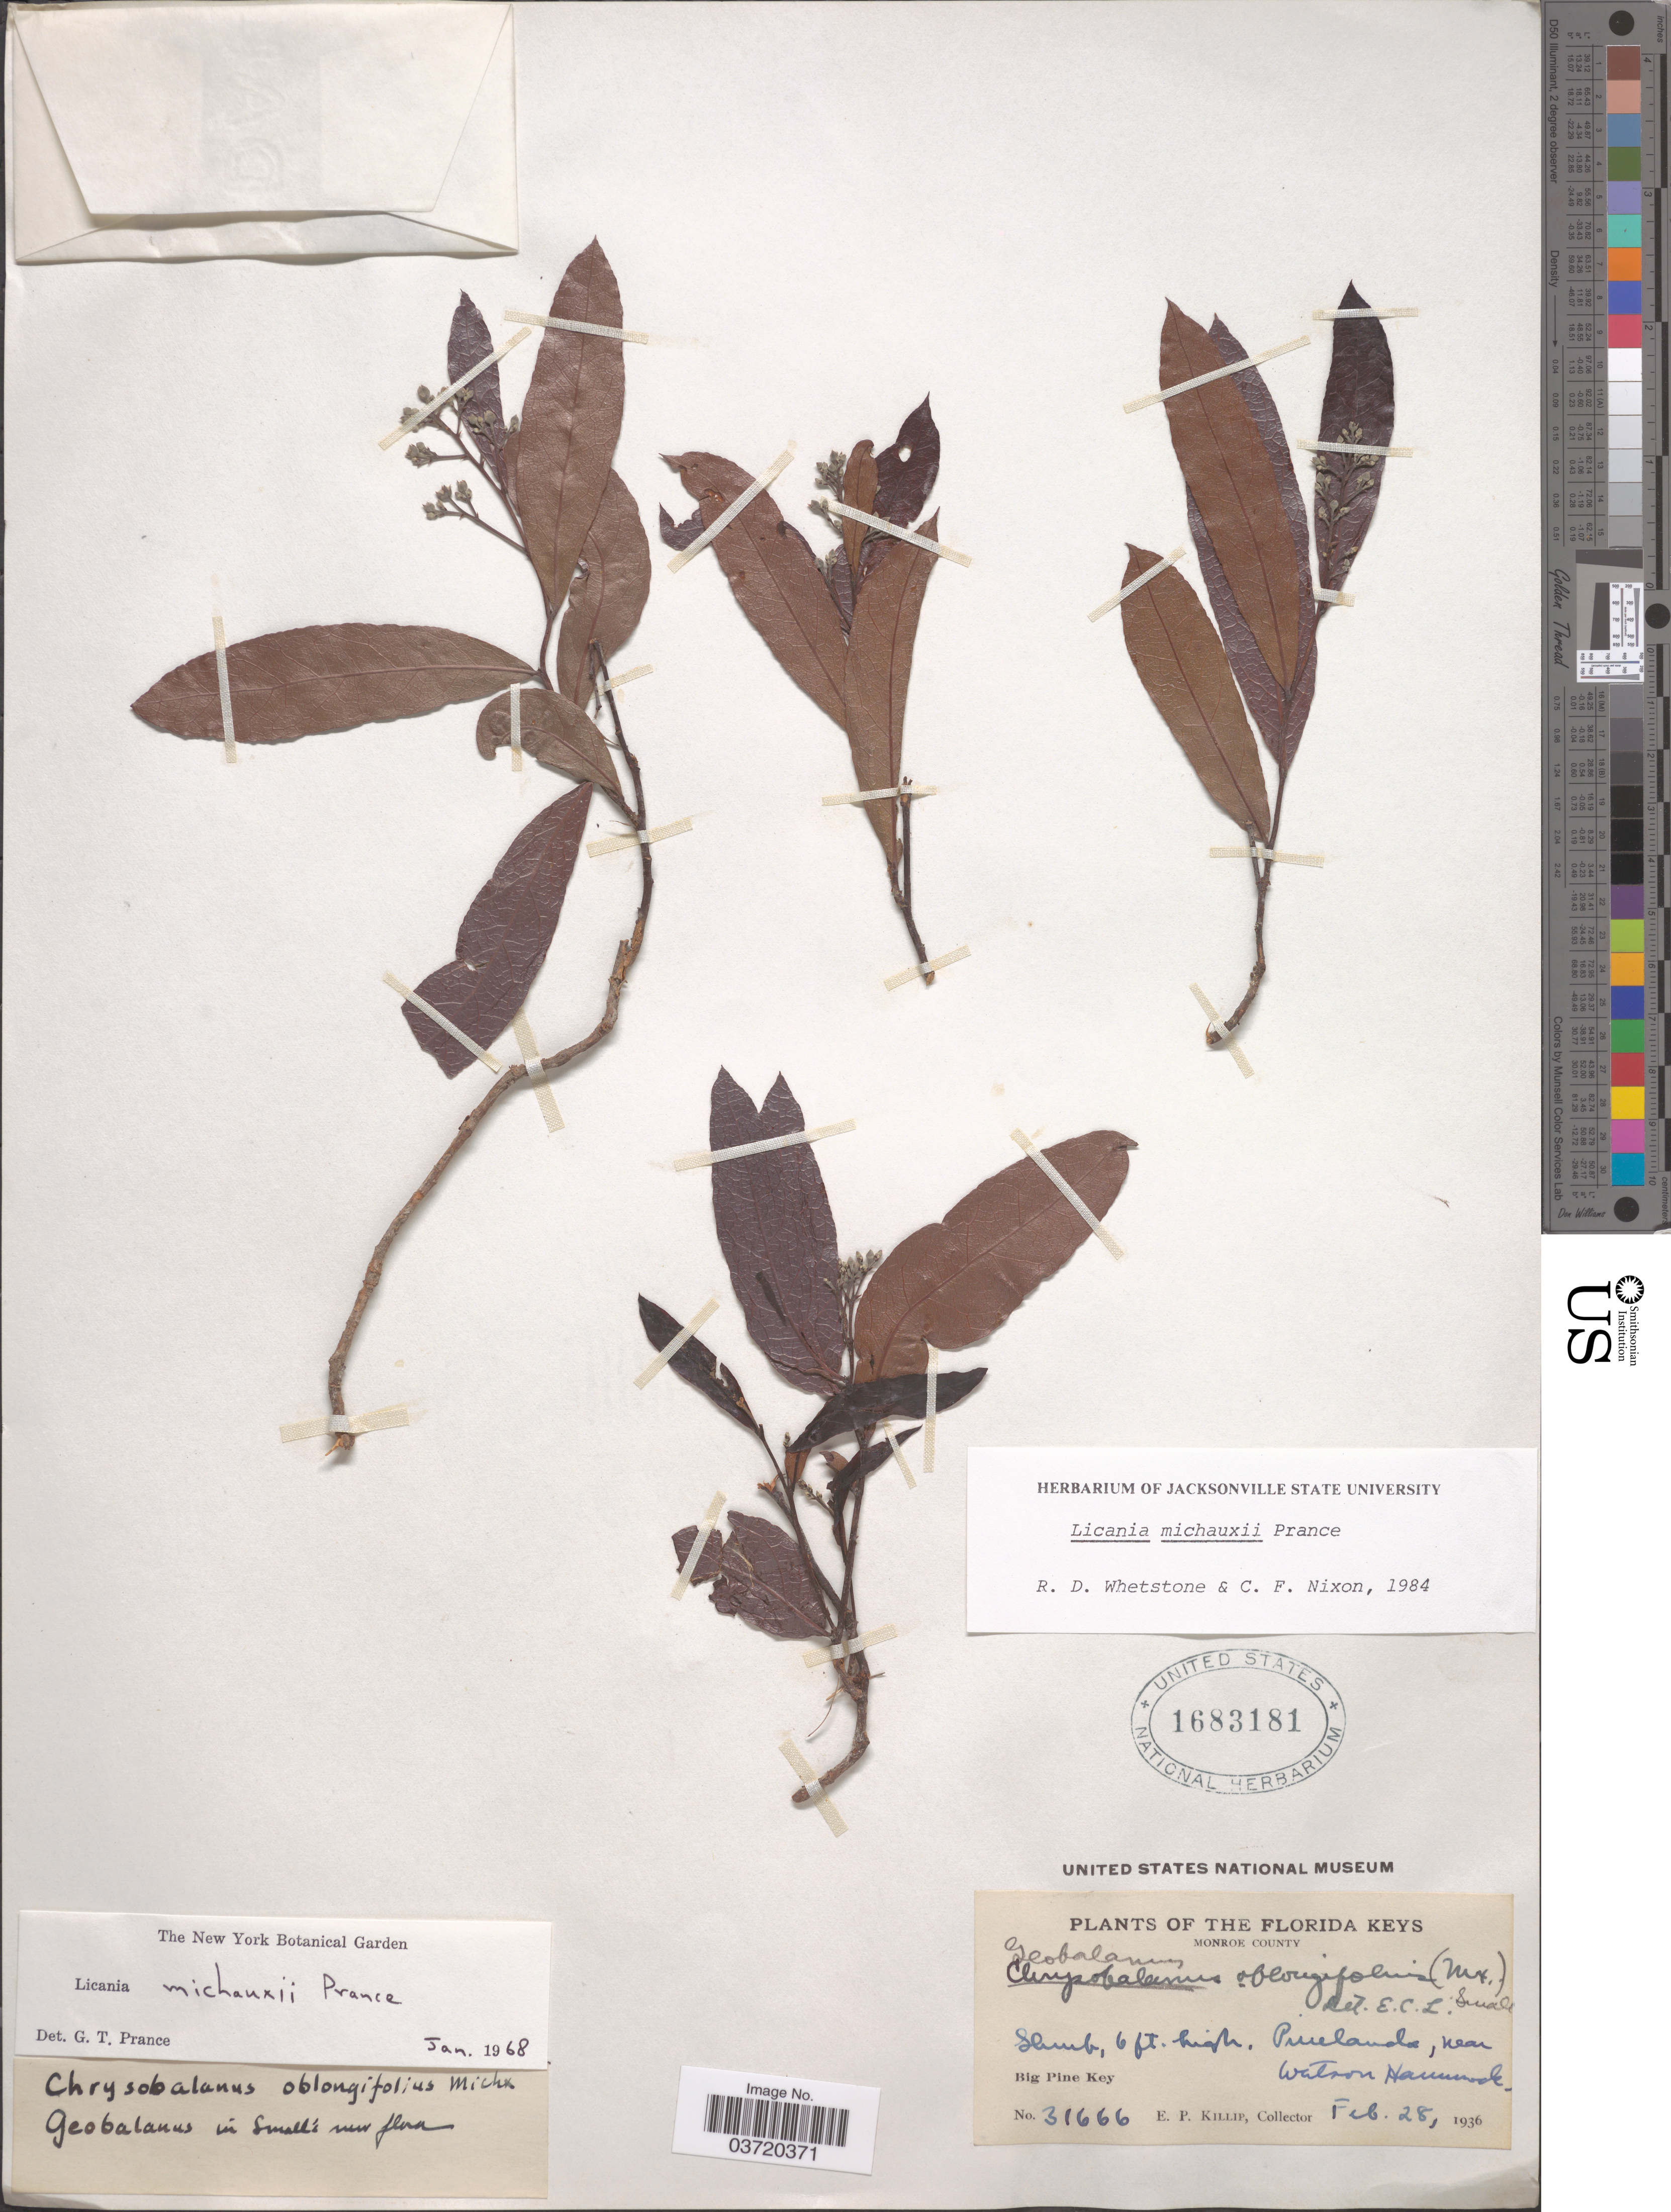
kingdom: Plantae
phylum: Tracheophyta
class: Magnoliopsida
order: Malpighiales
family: Chrysobalanaceae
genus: Geobalanus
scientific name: Geobalanus oblongifolius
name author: (Michx.) Small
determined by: Strong, M. T., (US), Smithsonian Institution - National Museum of Natural History (UNITED STATES)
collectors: E. P. Killip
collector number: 31666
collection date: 1936-02-28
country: United States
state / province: Florida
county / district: Monroe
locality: The Florida Keys. Pinelands, near Watson Hammock. Big Pine Key.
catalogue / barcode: US 1683181